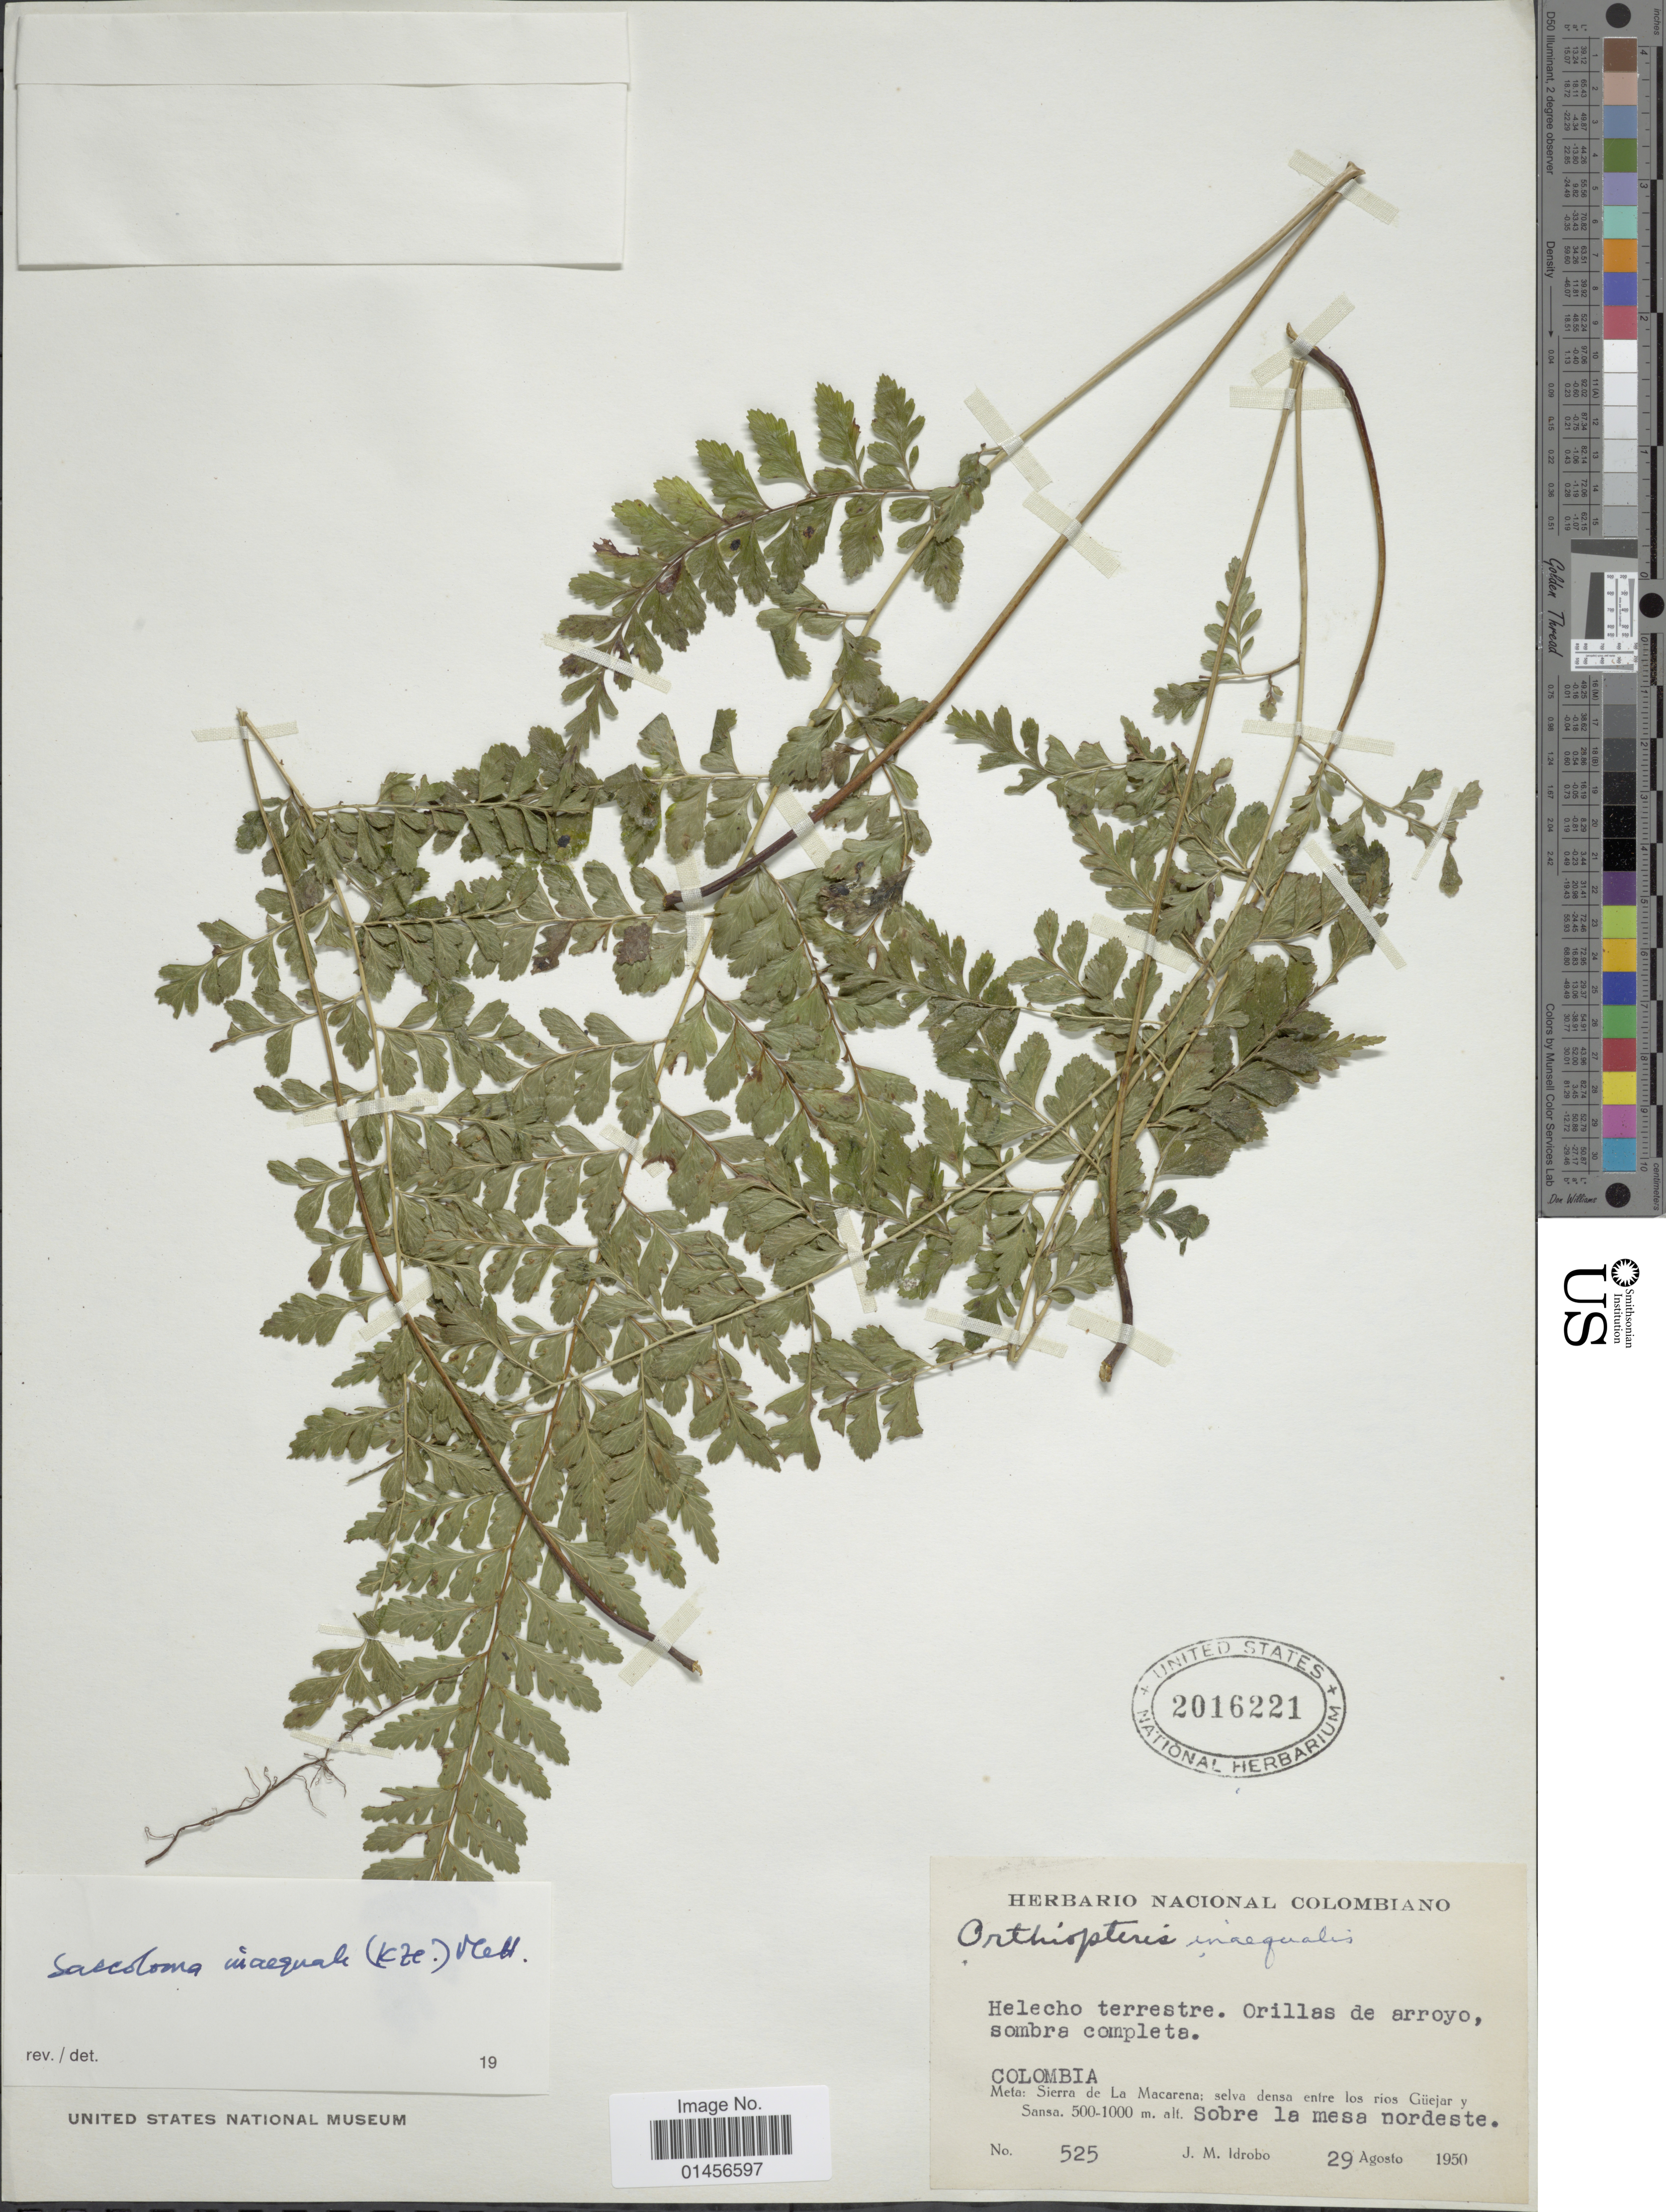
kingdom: Plantae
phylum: Tracheophyta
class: Polypodiopsida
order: Polypodiales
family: Saccolomataceae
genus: Saccoloma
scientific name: Saccoloma inaequale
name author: (Kunze) Mett.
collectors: J. M. Idrobo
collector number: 525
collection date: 1950-08-29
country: Colombia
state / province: Meta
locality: Sierra de La Macarena, selva densa entre los rios Gijejar y Sansa Sobre la mesa nordeste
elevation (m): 500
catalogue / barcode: US 2016221